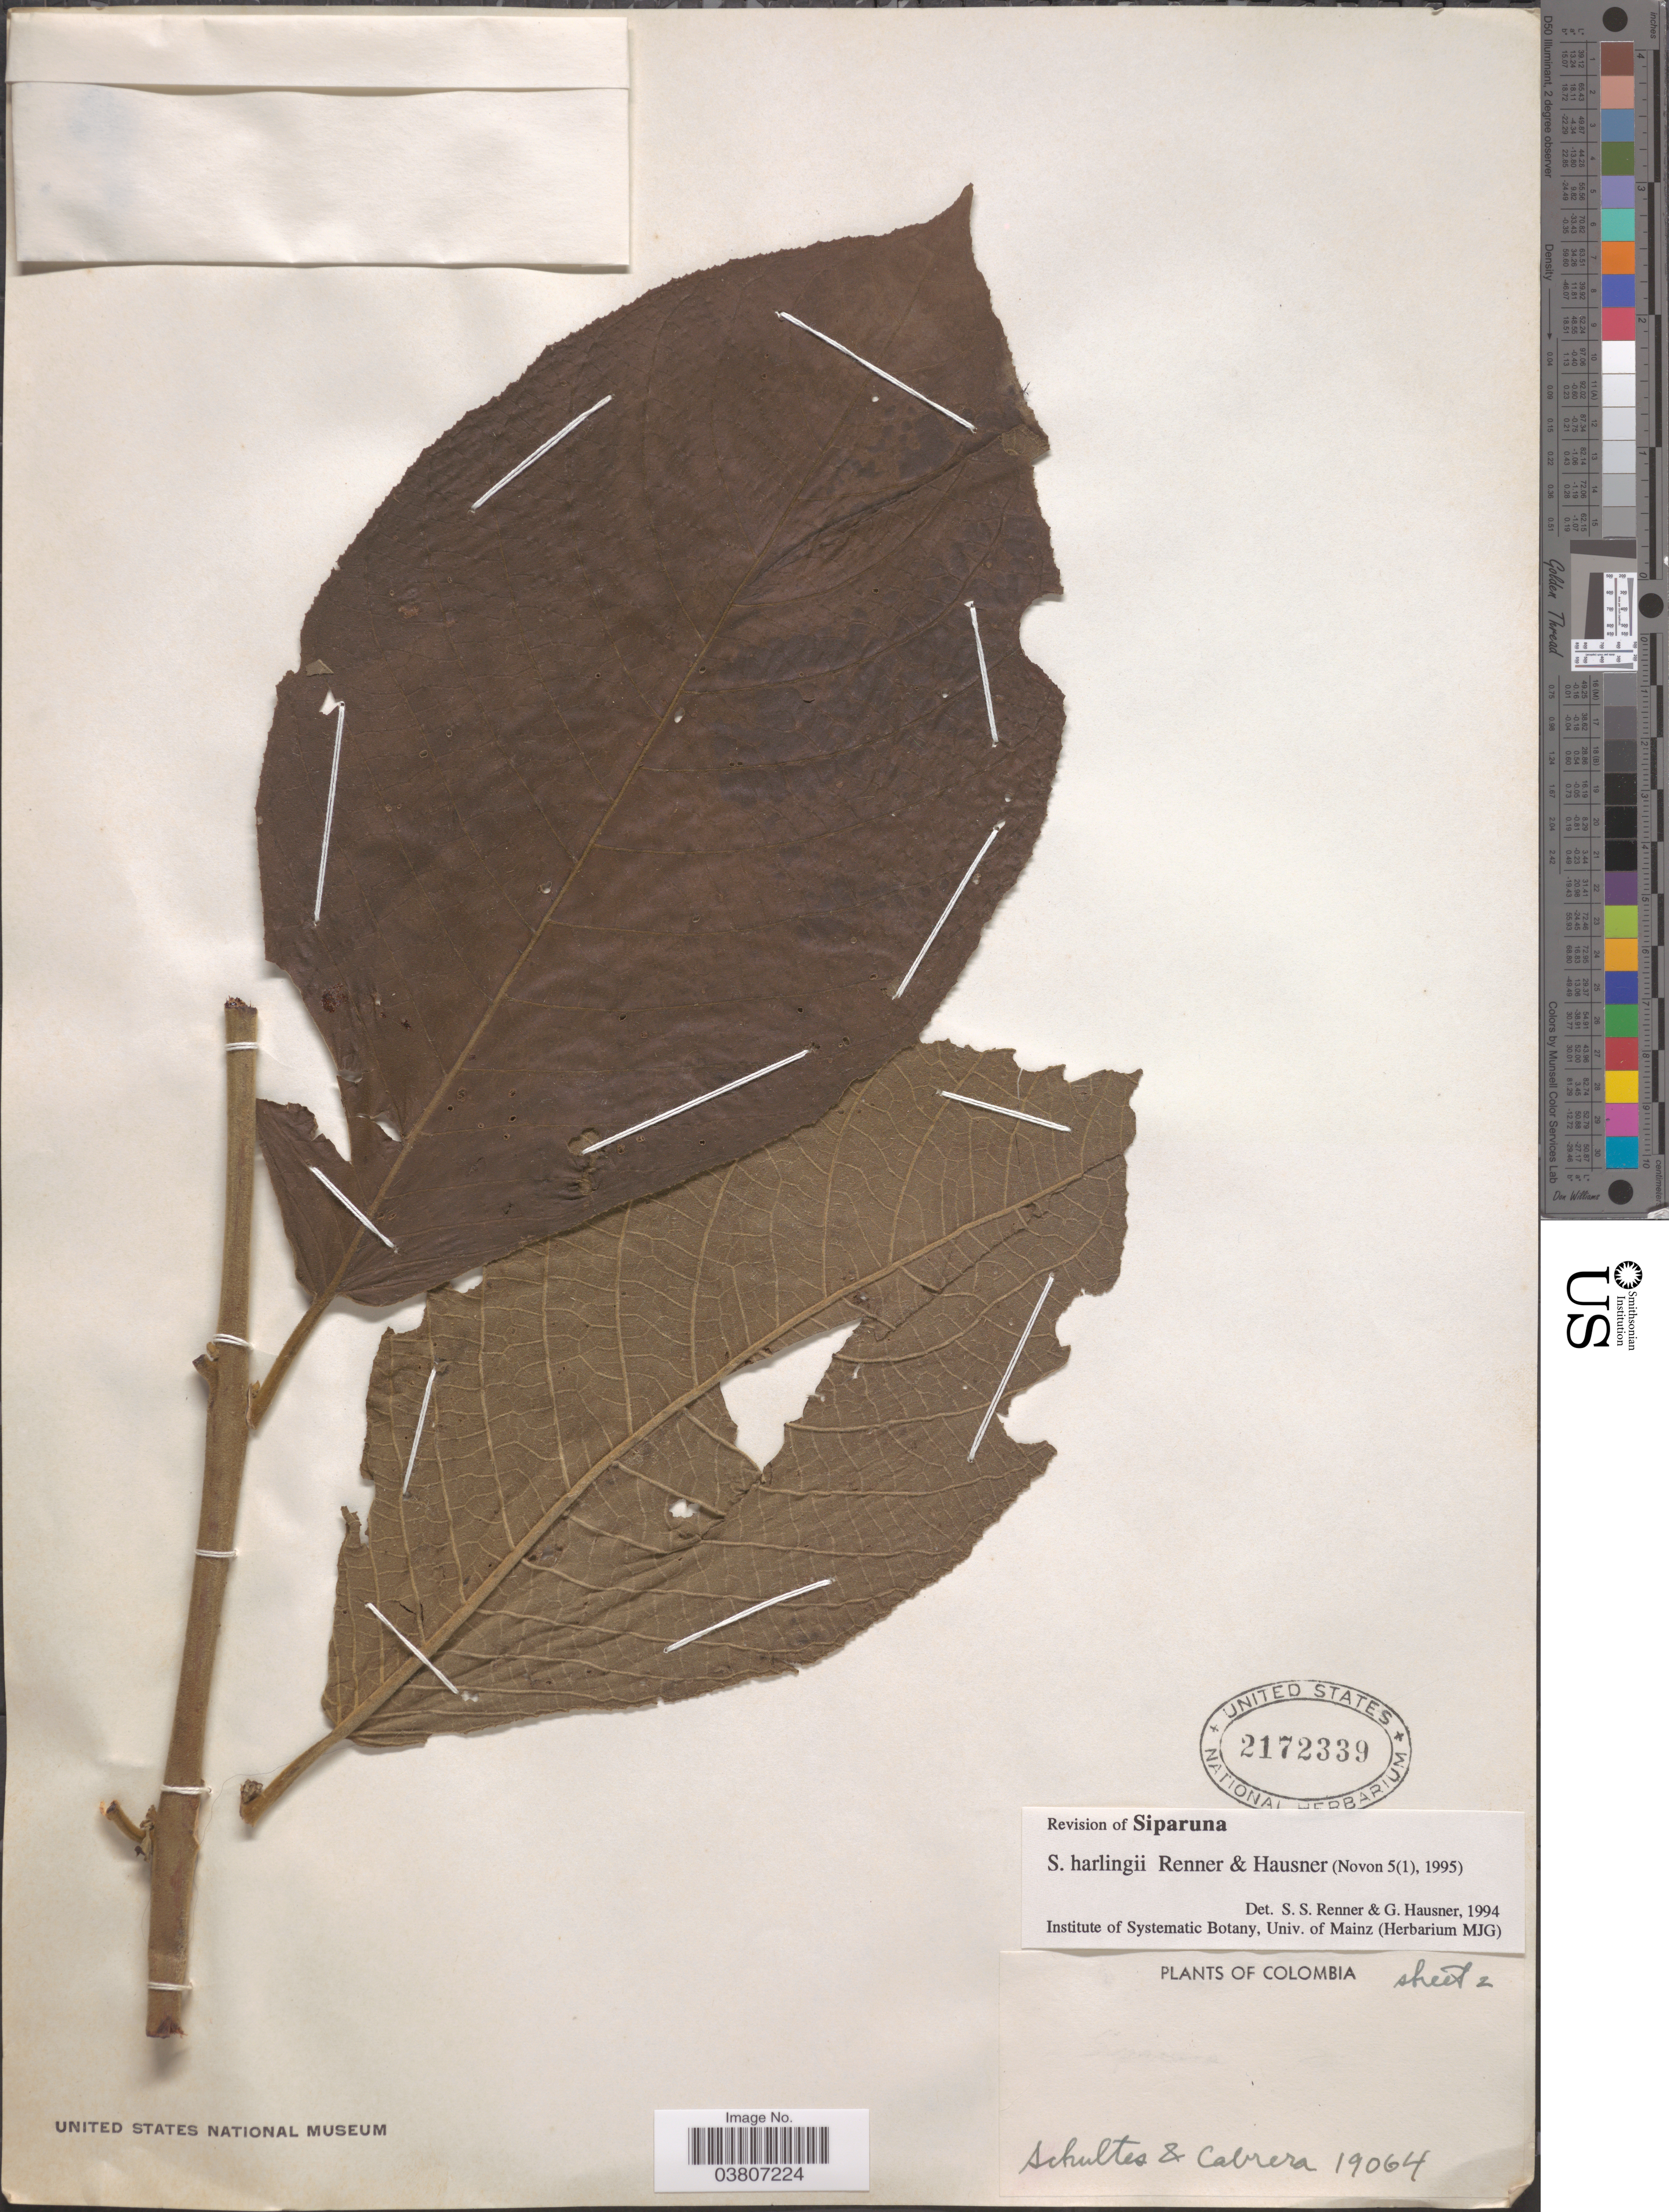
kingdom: Plantae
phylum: Tracheophyta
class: Magnoliopsida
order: Laurales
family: Siparunaceae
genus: Siparuna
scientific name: Siparuna harlingii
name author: S.S. Renner & Hausner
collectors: -- Schultes & Cabrera, --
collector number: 19064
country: Colombia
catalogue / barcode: US 2172339